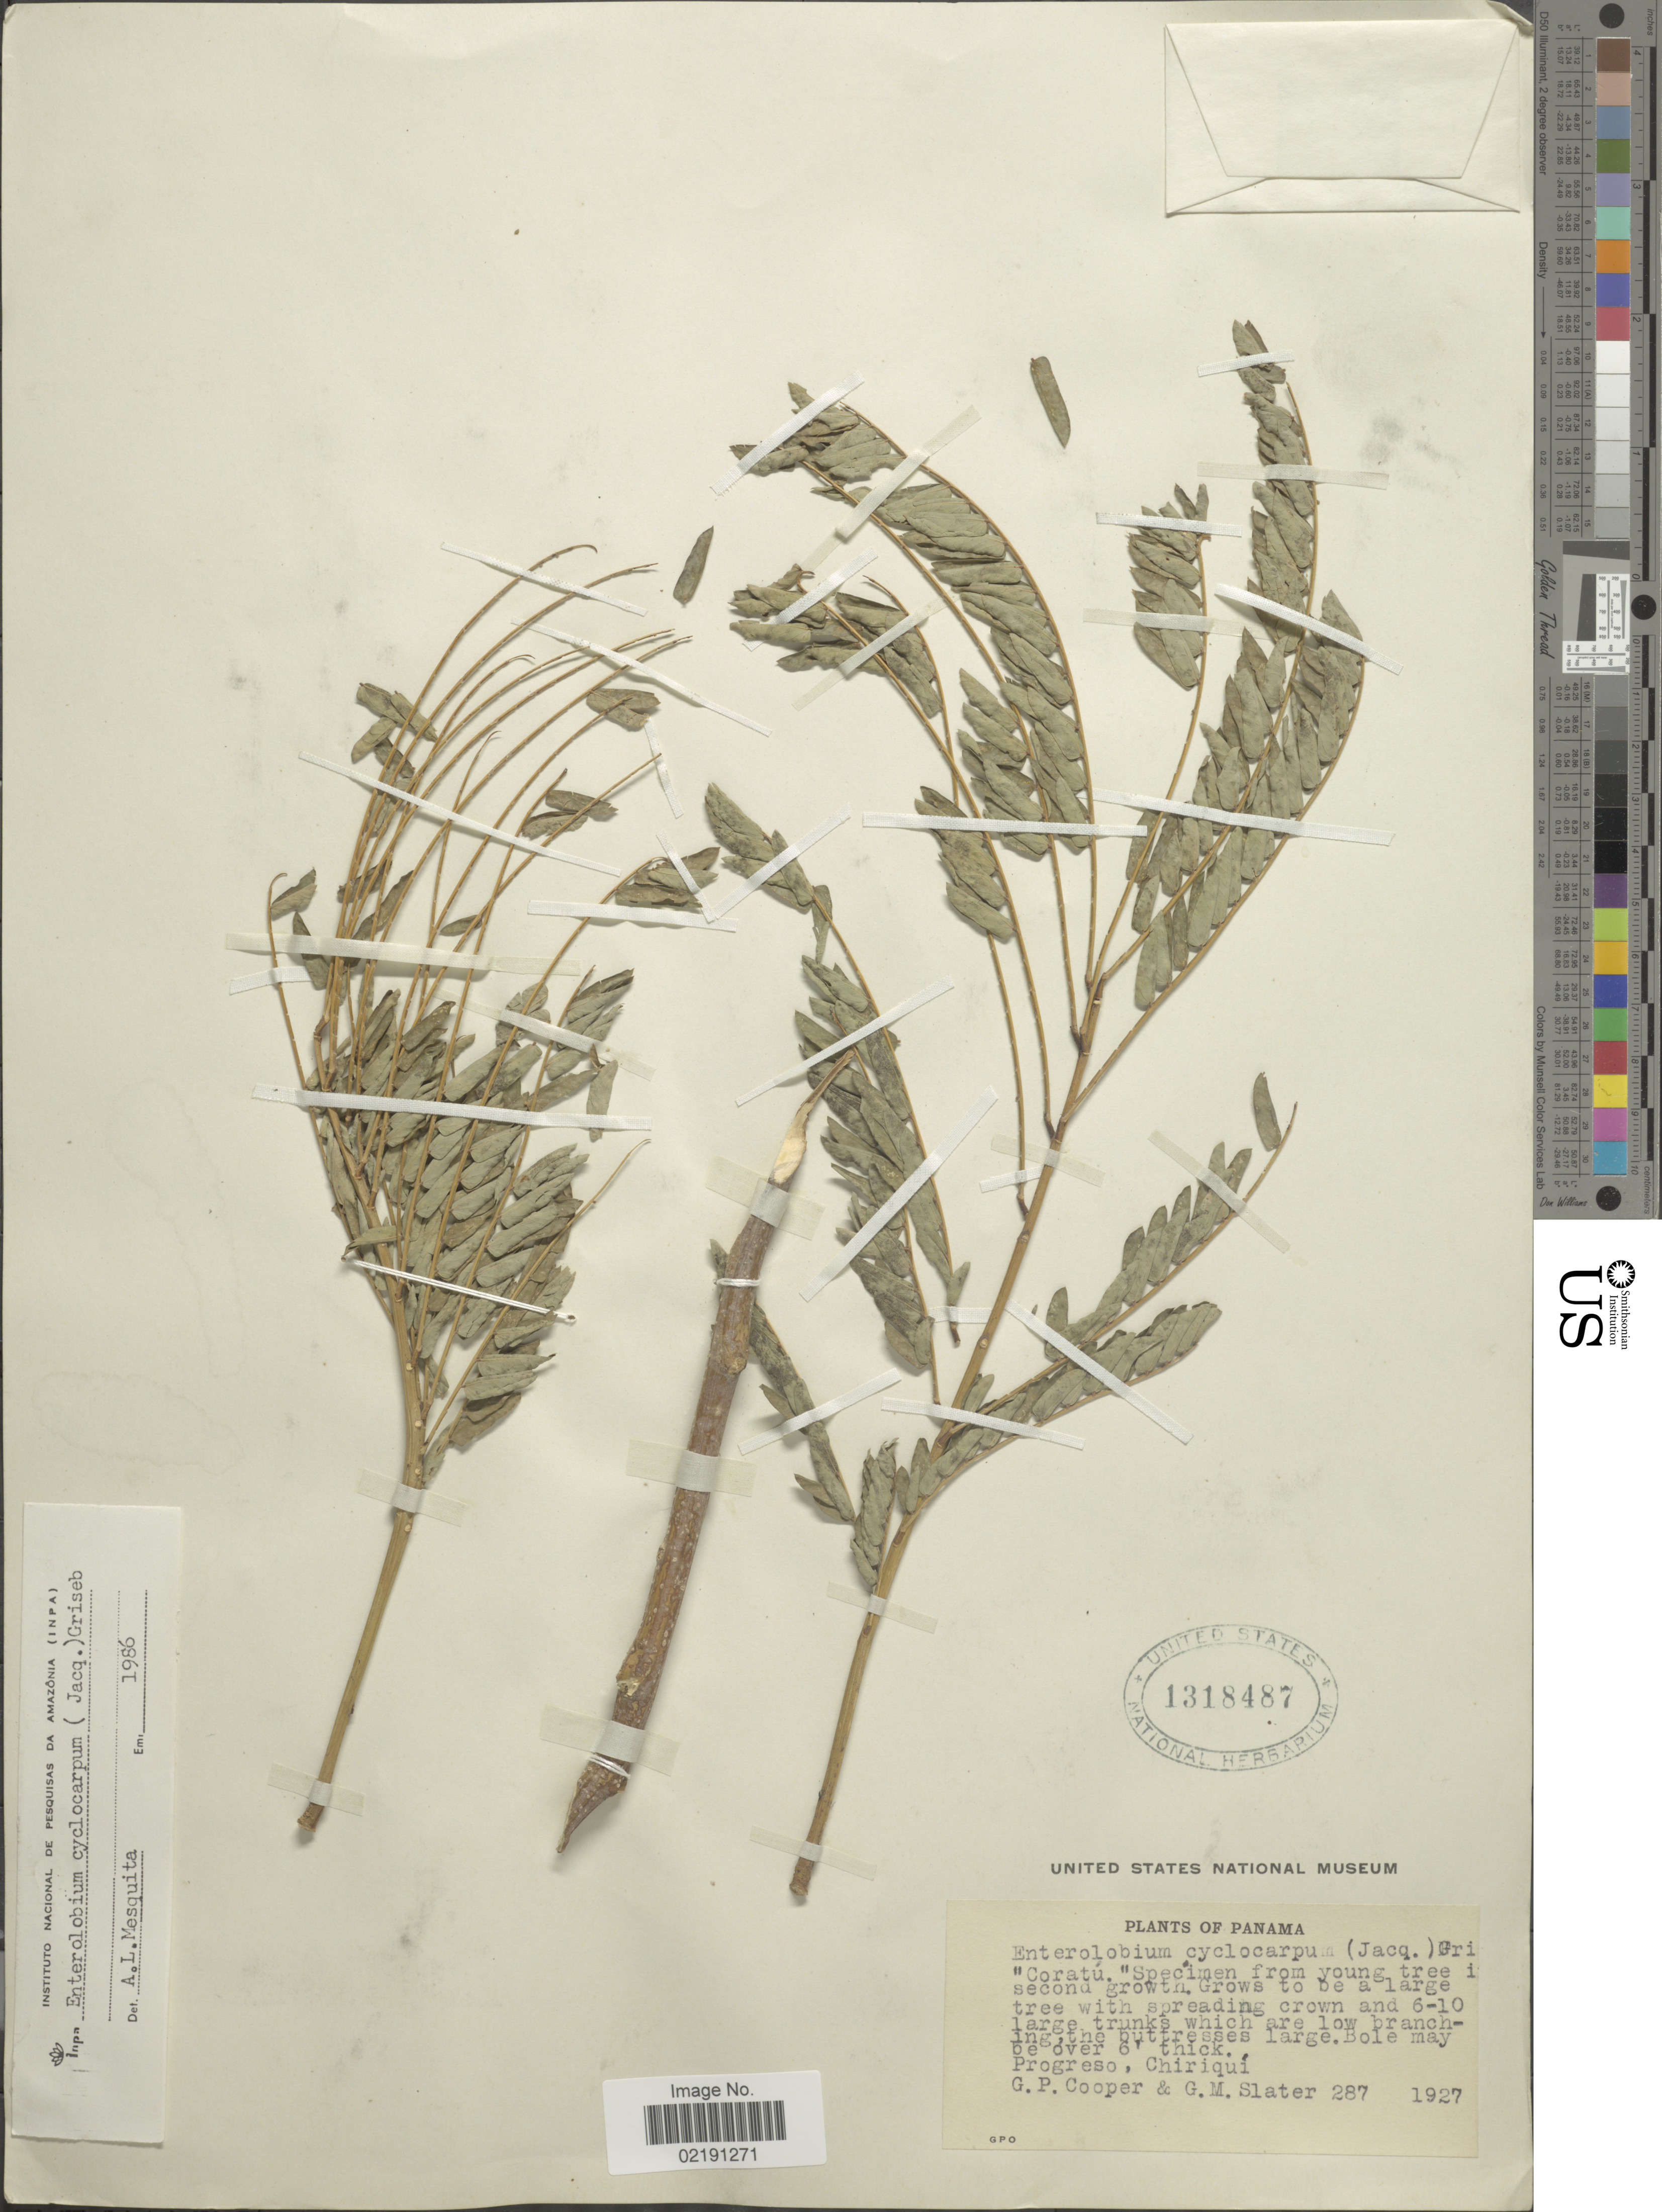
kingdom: Plantae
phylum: Tracheophyta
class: Magnoliopsida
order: Fabales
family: Fabaceae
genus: Enterolobium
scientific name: Enterolobium cyclocarpum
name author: (Jacq.) Griseb.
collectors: G. Cooper & G. Slater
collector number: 287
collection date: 1927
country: Panama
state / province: Chiriqui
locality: Progreso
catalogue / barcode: US 1318487